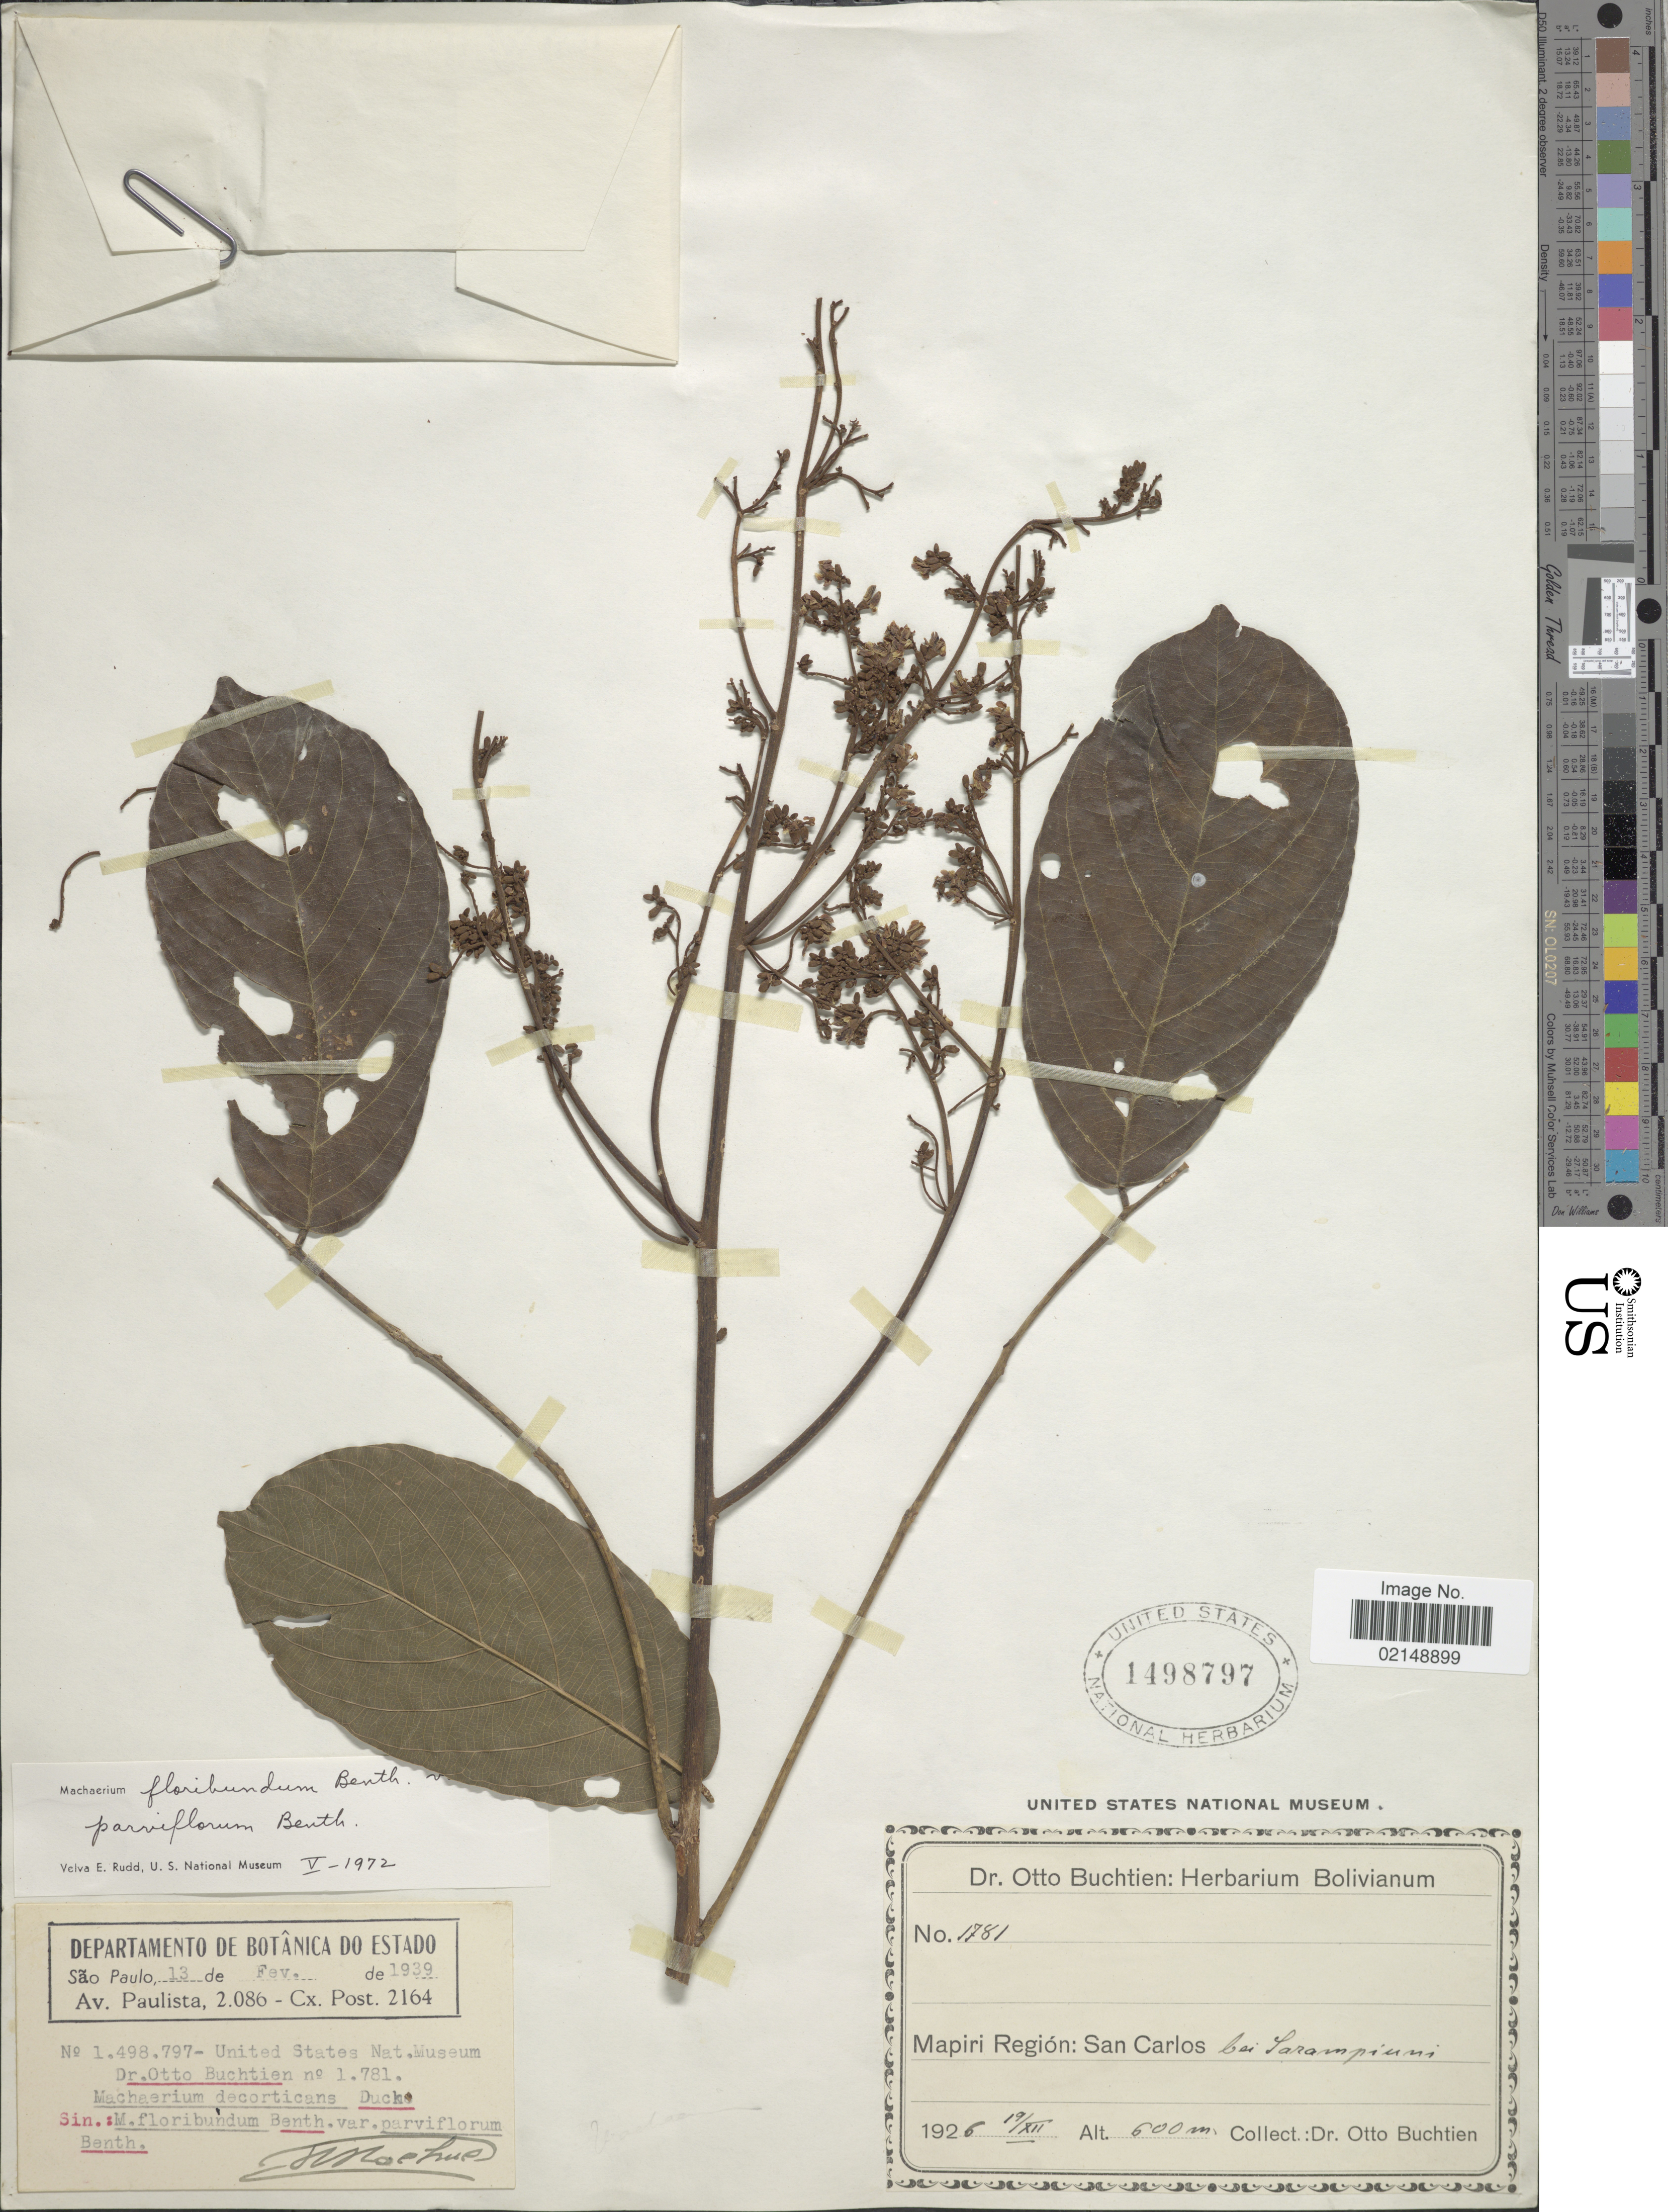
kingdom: Plantae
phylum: Tracheophyta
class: Magnoliopsida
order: Fabales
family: Fabaceae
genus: Machaerium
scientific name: Machaerium floribundum var. parviflorum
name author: Benth.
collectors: O. Buchtien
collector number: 1781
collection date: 1926-07-19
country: Bolivia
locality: Mapiri Rgeion: San Carlos bei Tarampiuni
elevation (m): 600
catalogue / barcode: US 1498797